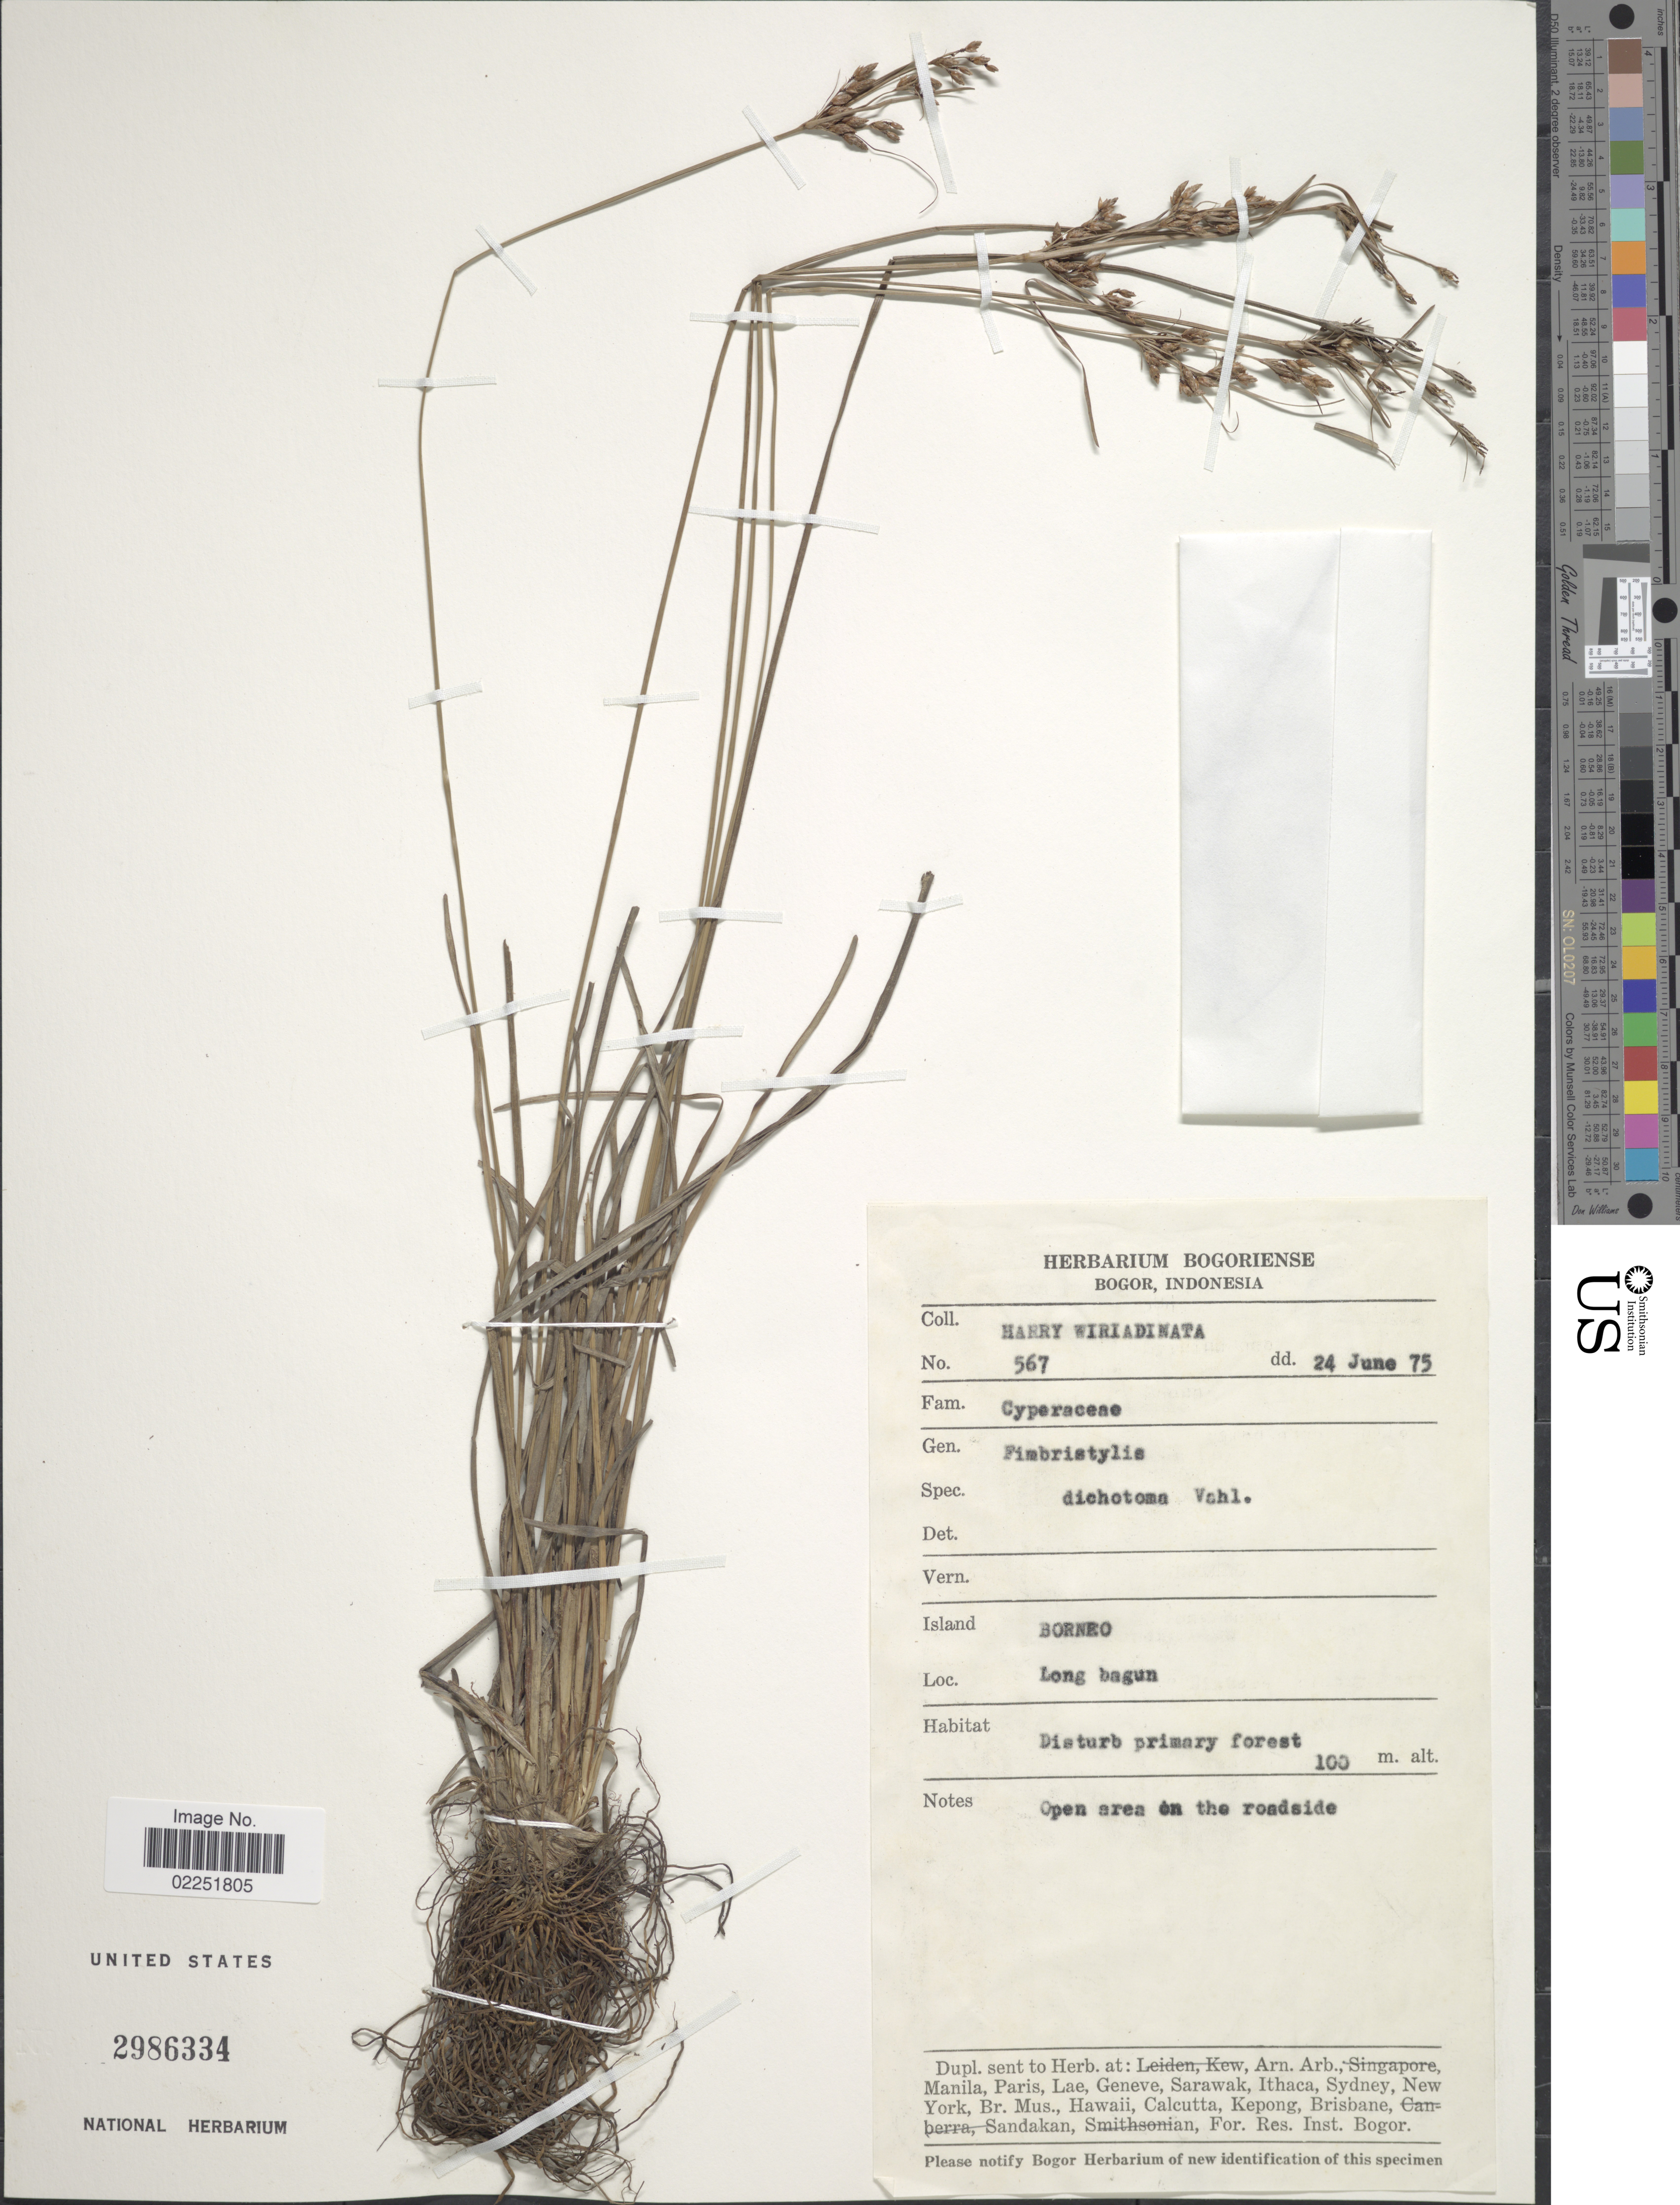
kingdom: Plantae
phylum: Tracheophyta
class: Liliopsida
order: Poales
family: Cyperaceae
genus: Fimbristylis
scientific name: Fimbristylis dichotoma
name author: (L.) Vahl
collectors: H. Wiriadinata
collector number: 567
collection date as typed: Transcribed d/m/y: 24/6/75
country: Indonesia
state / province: Kalimantan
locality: Borneo, Long bagun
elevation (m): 100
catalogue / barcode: US 2986334